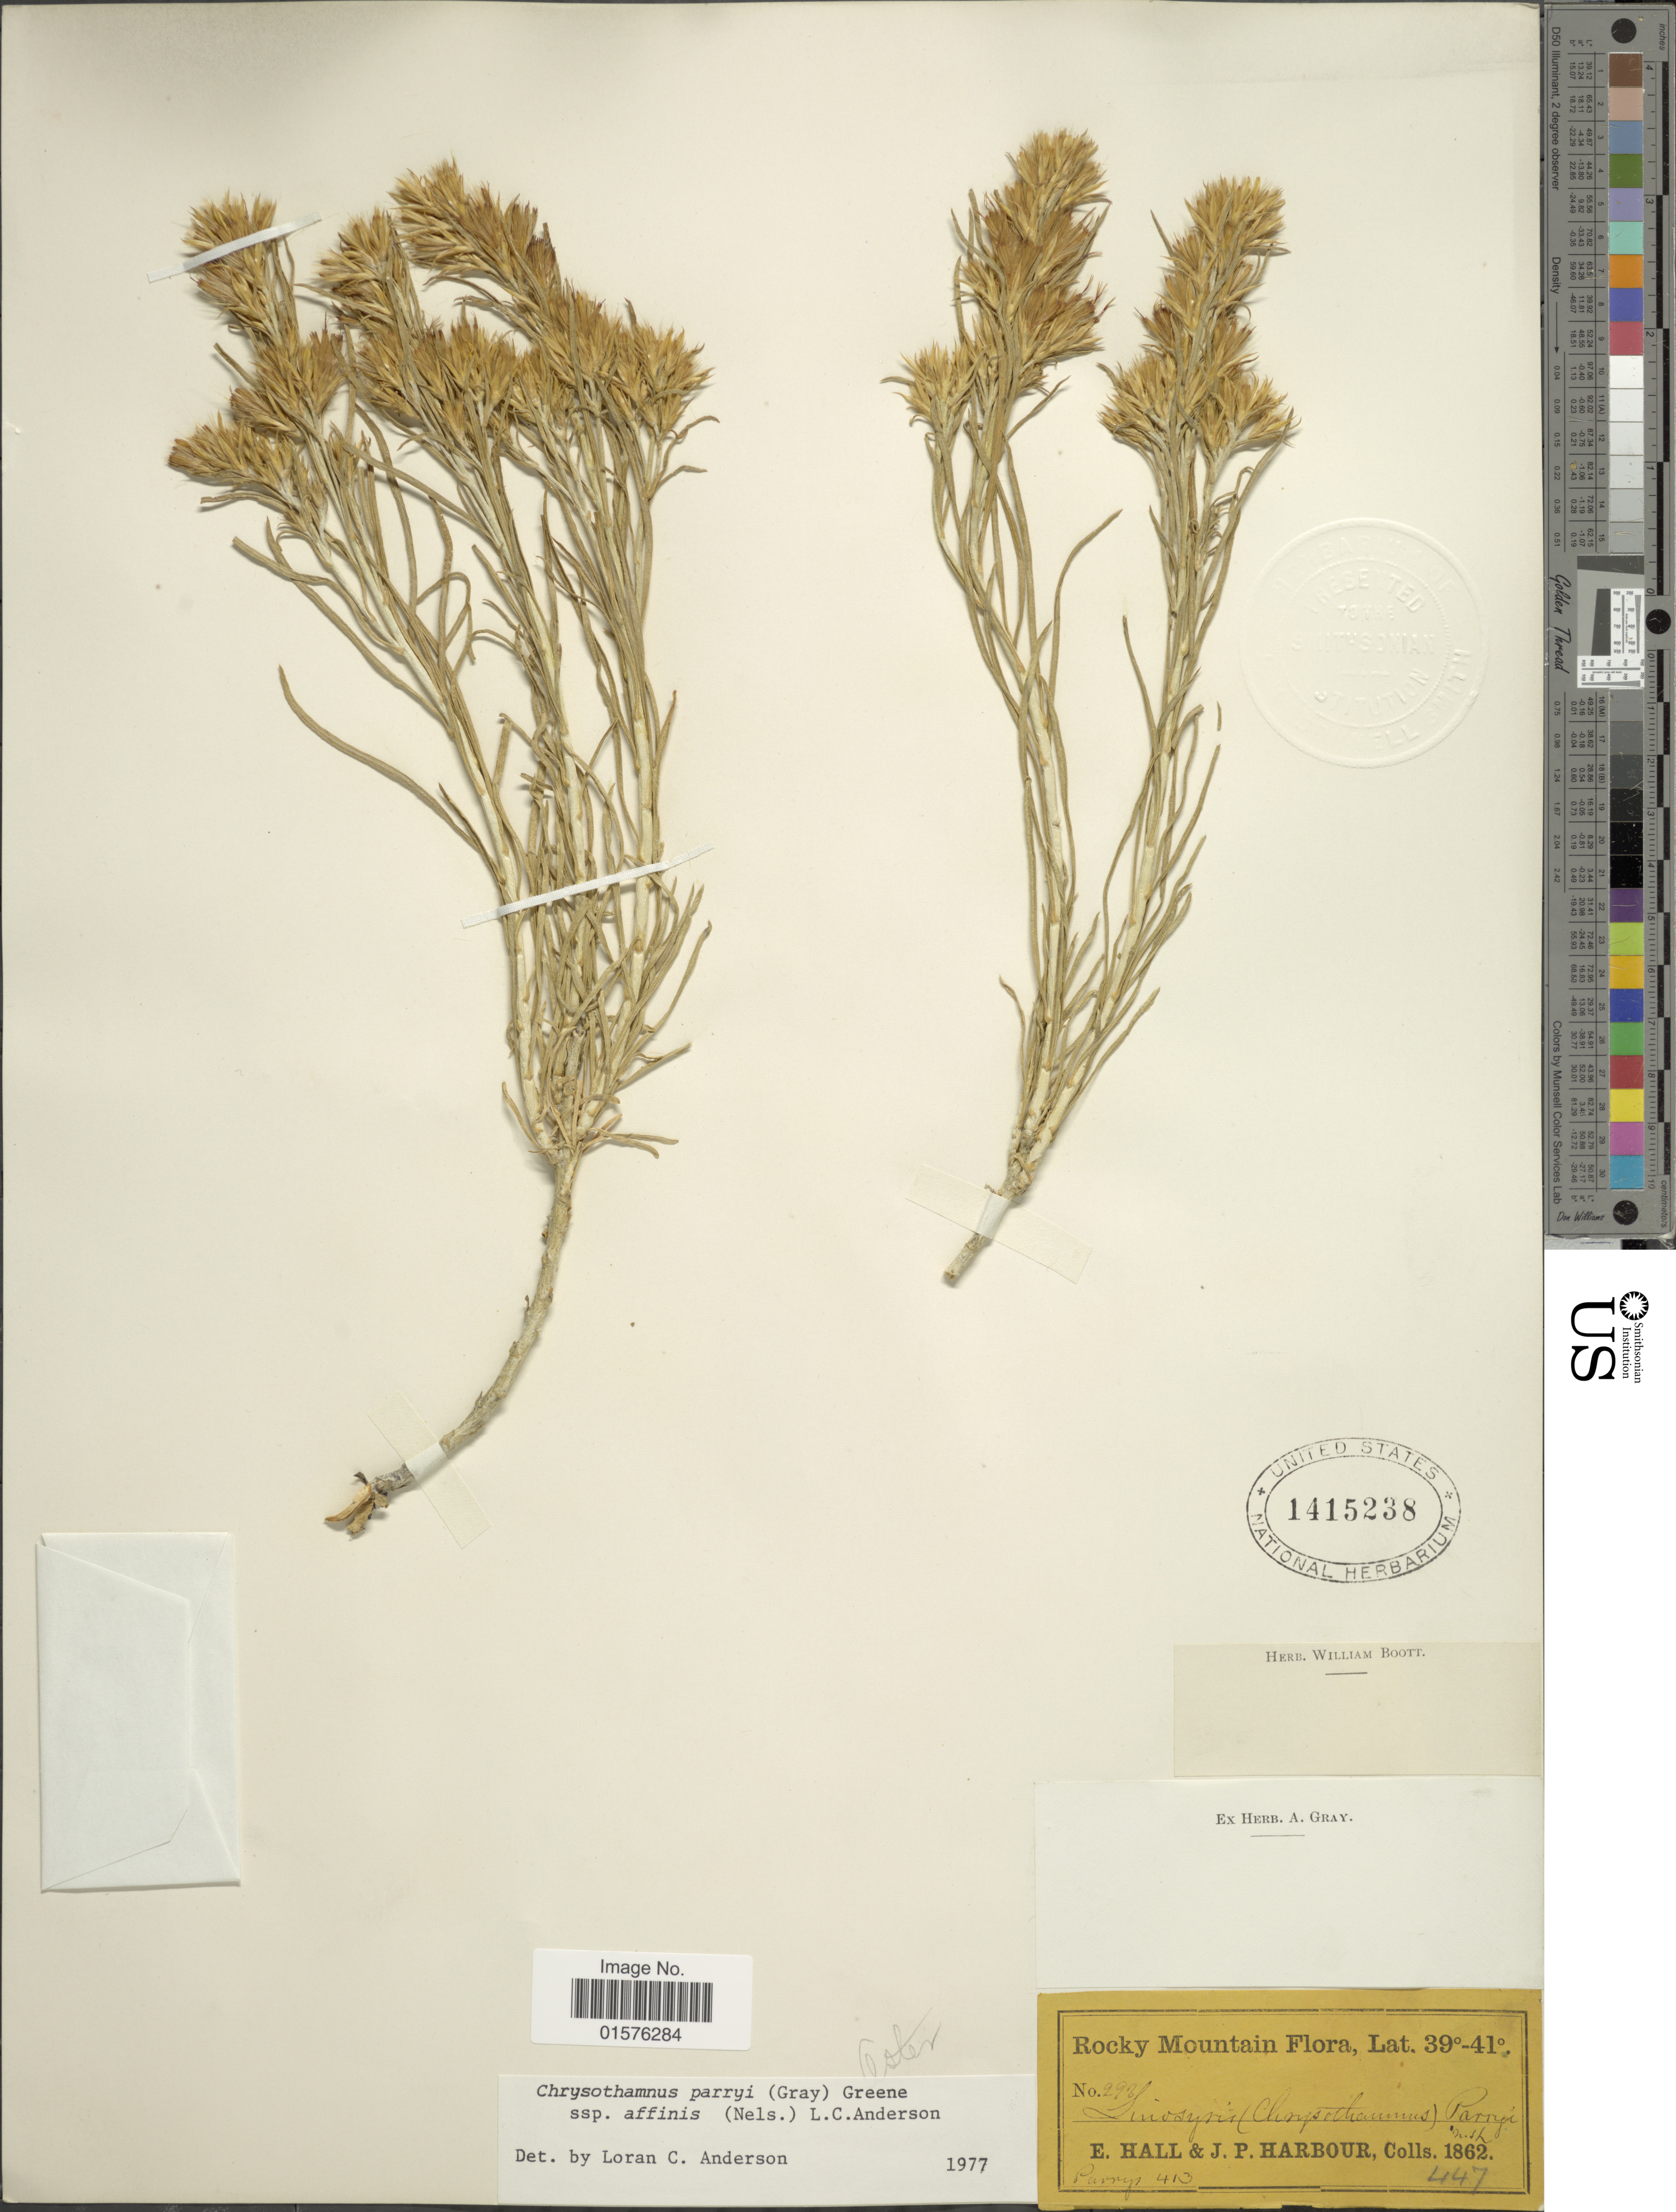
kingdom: Plantae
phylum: Tracheophyta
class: Magnoliopsida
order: Asterales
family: Asteraceae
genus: Ericameria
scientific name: Ericameria parryi var. affinis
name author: (A. Nelson) G.L. Nesom & G.I. Baird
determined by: Urbatsch, Lowell E., Curator (LSU), Louisiana State University (UNITED STATES)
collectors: E. Hall & J. Harbour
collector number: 2935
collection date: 1862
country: United States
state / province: Colorado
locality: Rocky Mtns.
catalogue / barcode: US 1415238